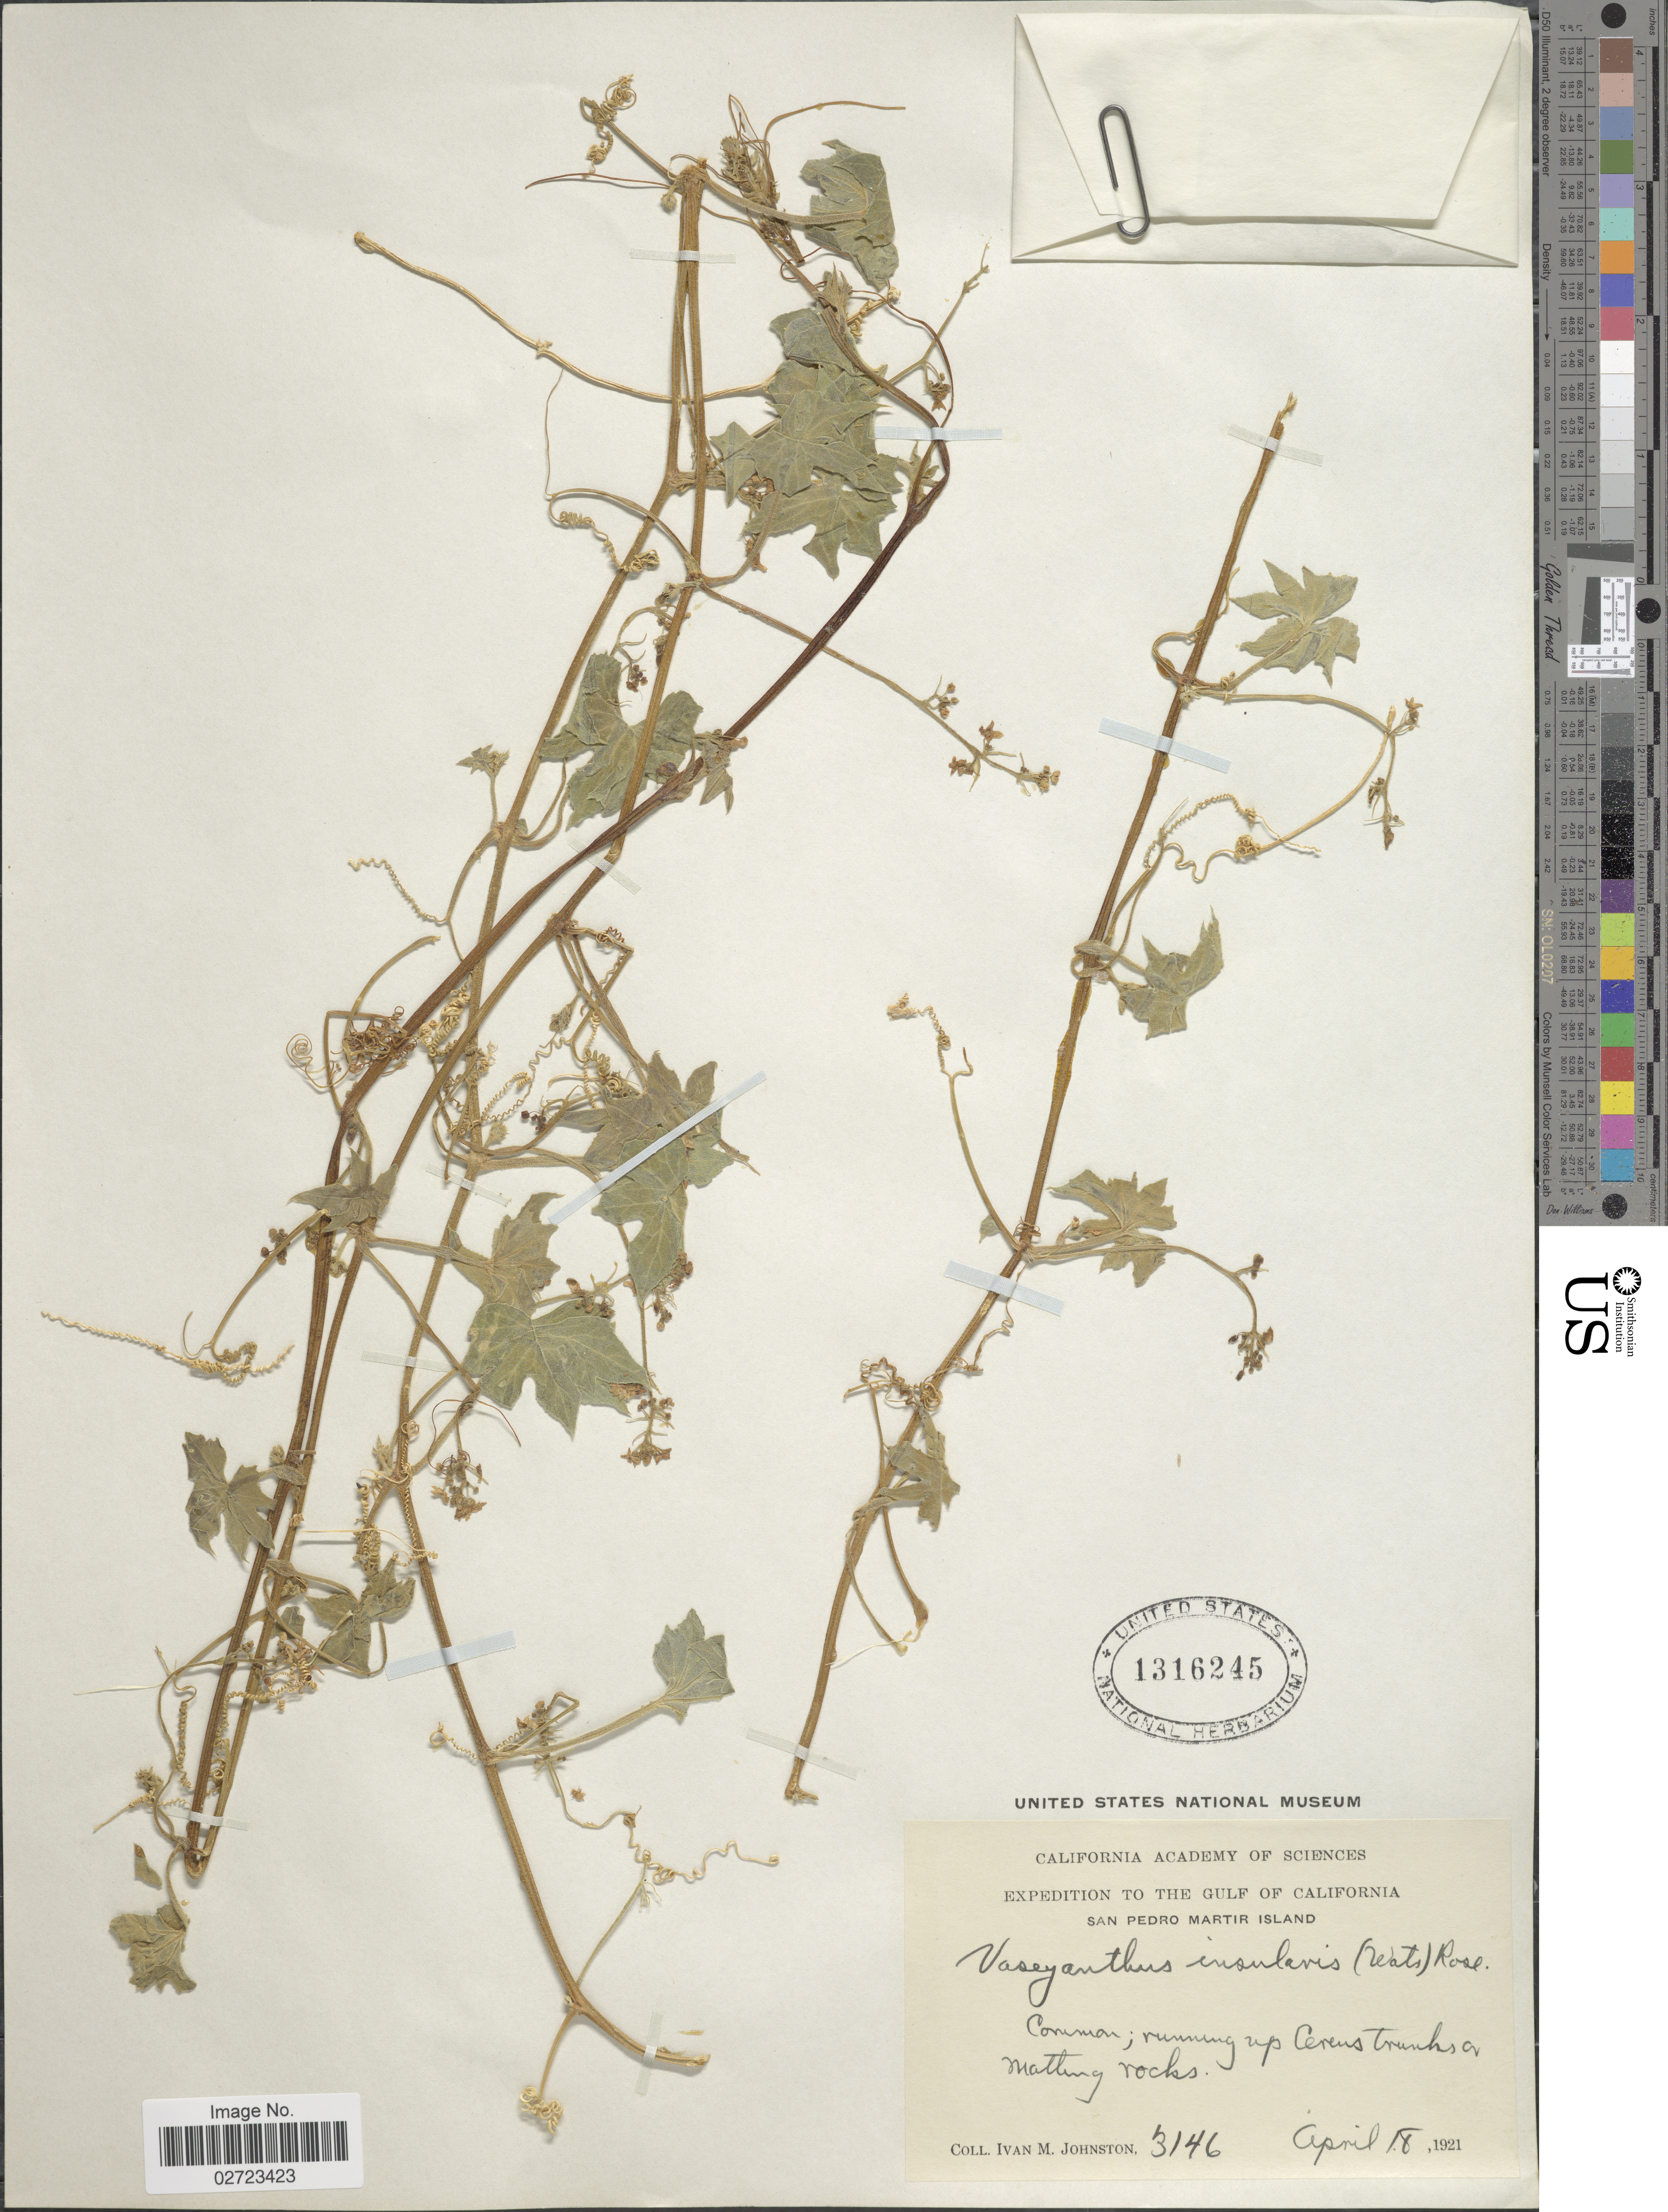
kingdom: Plantae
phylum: Tracheophyta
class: Magnoliopsida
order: Cucurbitales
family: Cucurbitaceae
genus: Echinopepon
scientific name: Echinopepon insularis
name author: S. Watson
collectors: I.M. Johnston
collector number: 3146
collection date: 1921-04-18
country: Mexico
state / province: Sonora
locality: The Gulf of California, San Pedro Martir Island.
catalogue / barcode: US 1316245